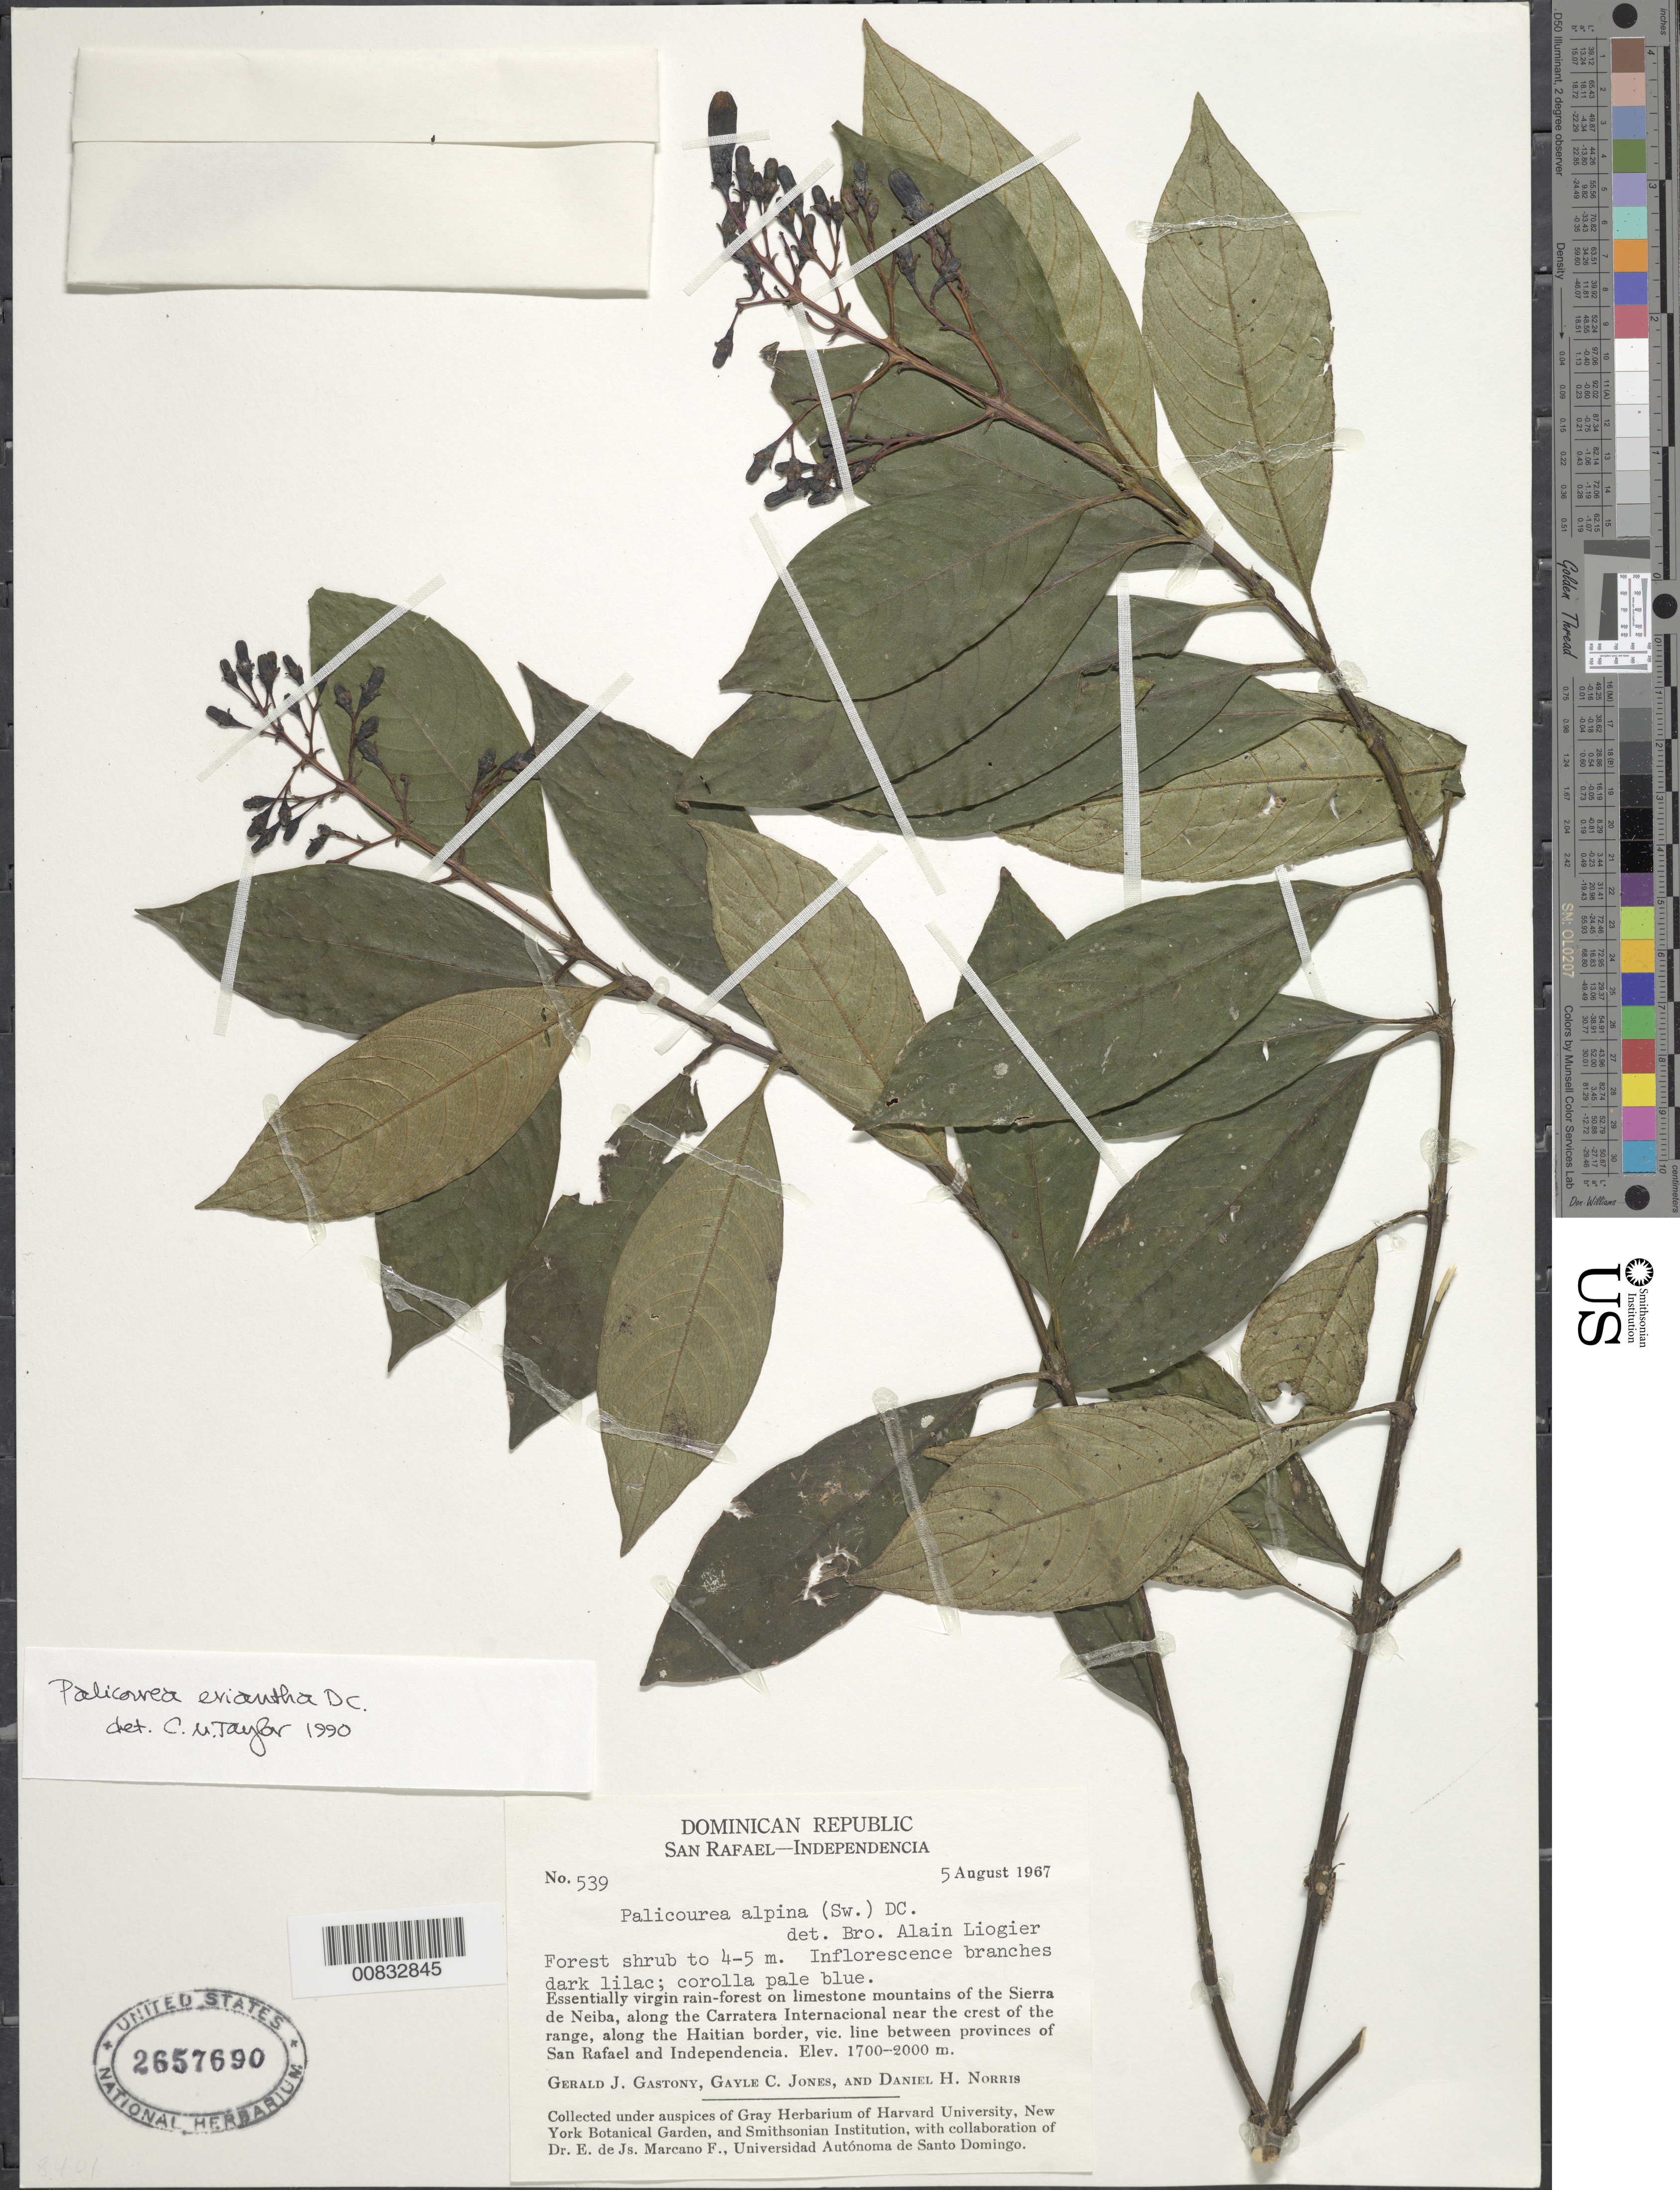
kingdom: Plantae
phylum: Tracheophyta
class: Magnoliopsida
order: Gentianales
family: Rubiaceae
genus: Palicourea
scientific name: Palicourea eriantha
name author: DC.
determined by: Taylor, Charlotte M.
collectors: G. Gastony, G. C. Jones & D. H. Norris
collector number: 539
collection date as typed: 05 Aug 1967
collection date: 1967-08-05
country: Dominican Republic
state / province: Independencia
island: Hispaniola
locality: Sierra de Neiba, along the Carratera Internacional near the crest of the range, along the Haitian border, vic. line between provinces of San Rafael and Independencia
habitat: Virgin rain-forest on limestone mountains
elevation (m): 1700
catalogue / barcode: US 2657690